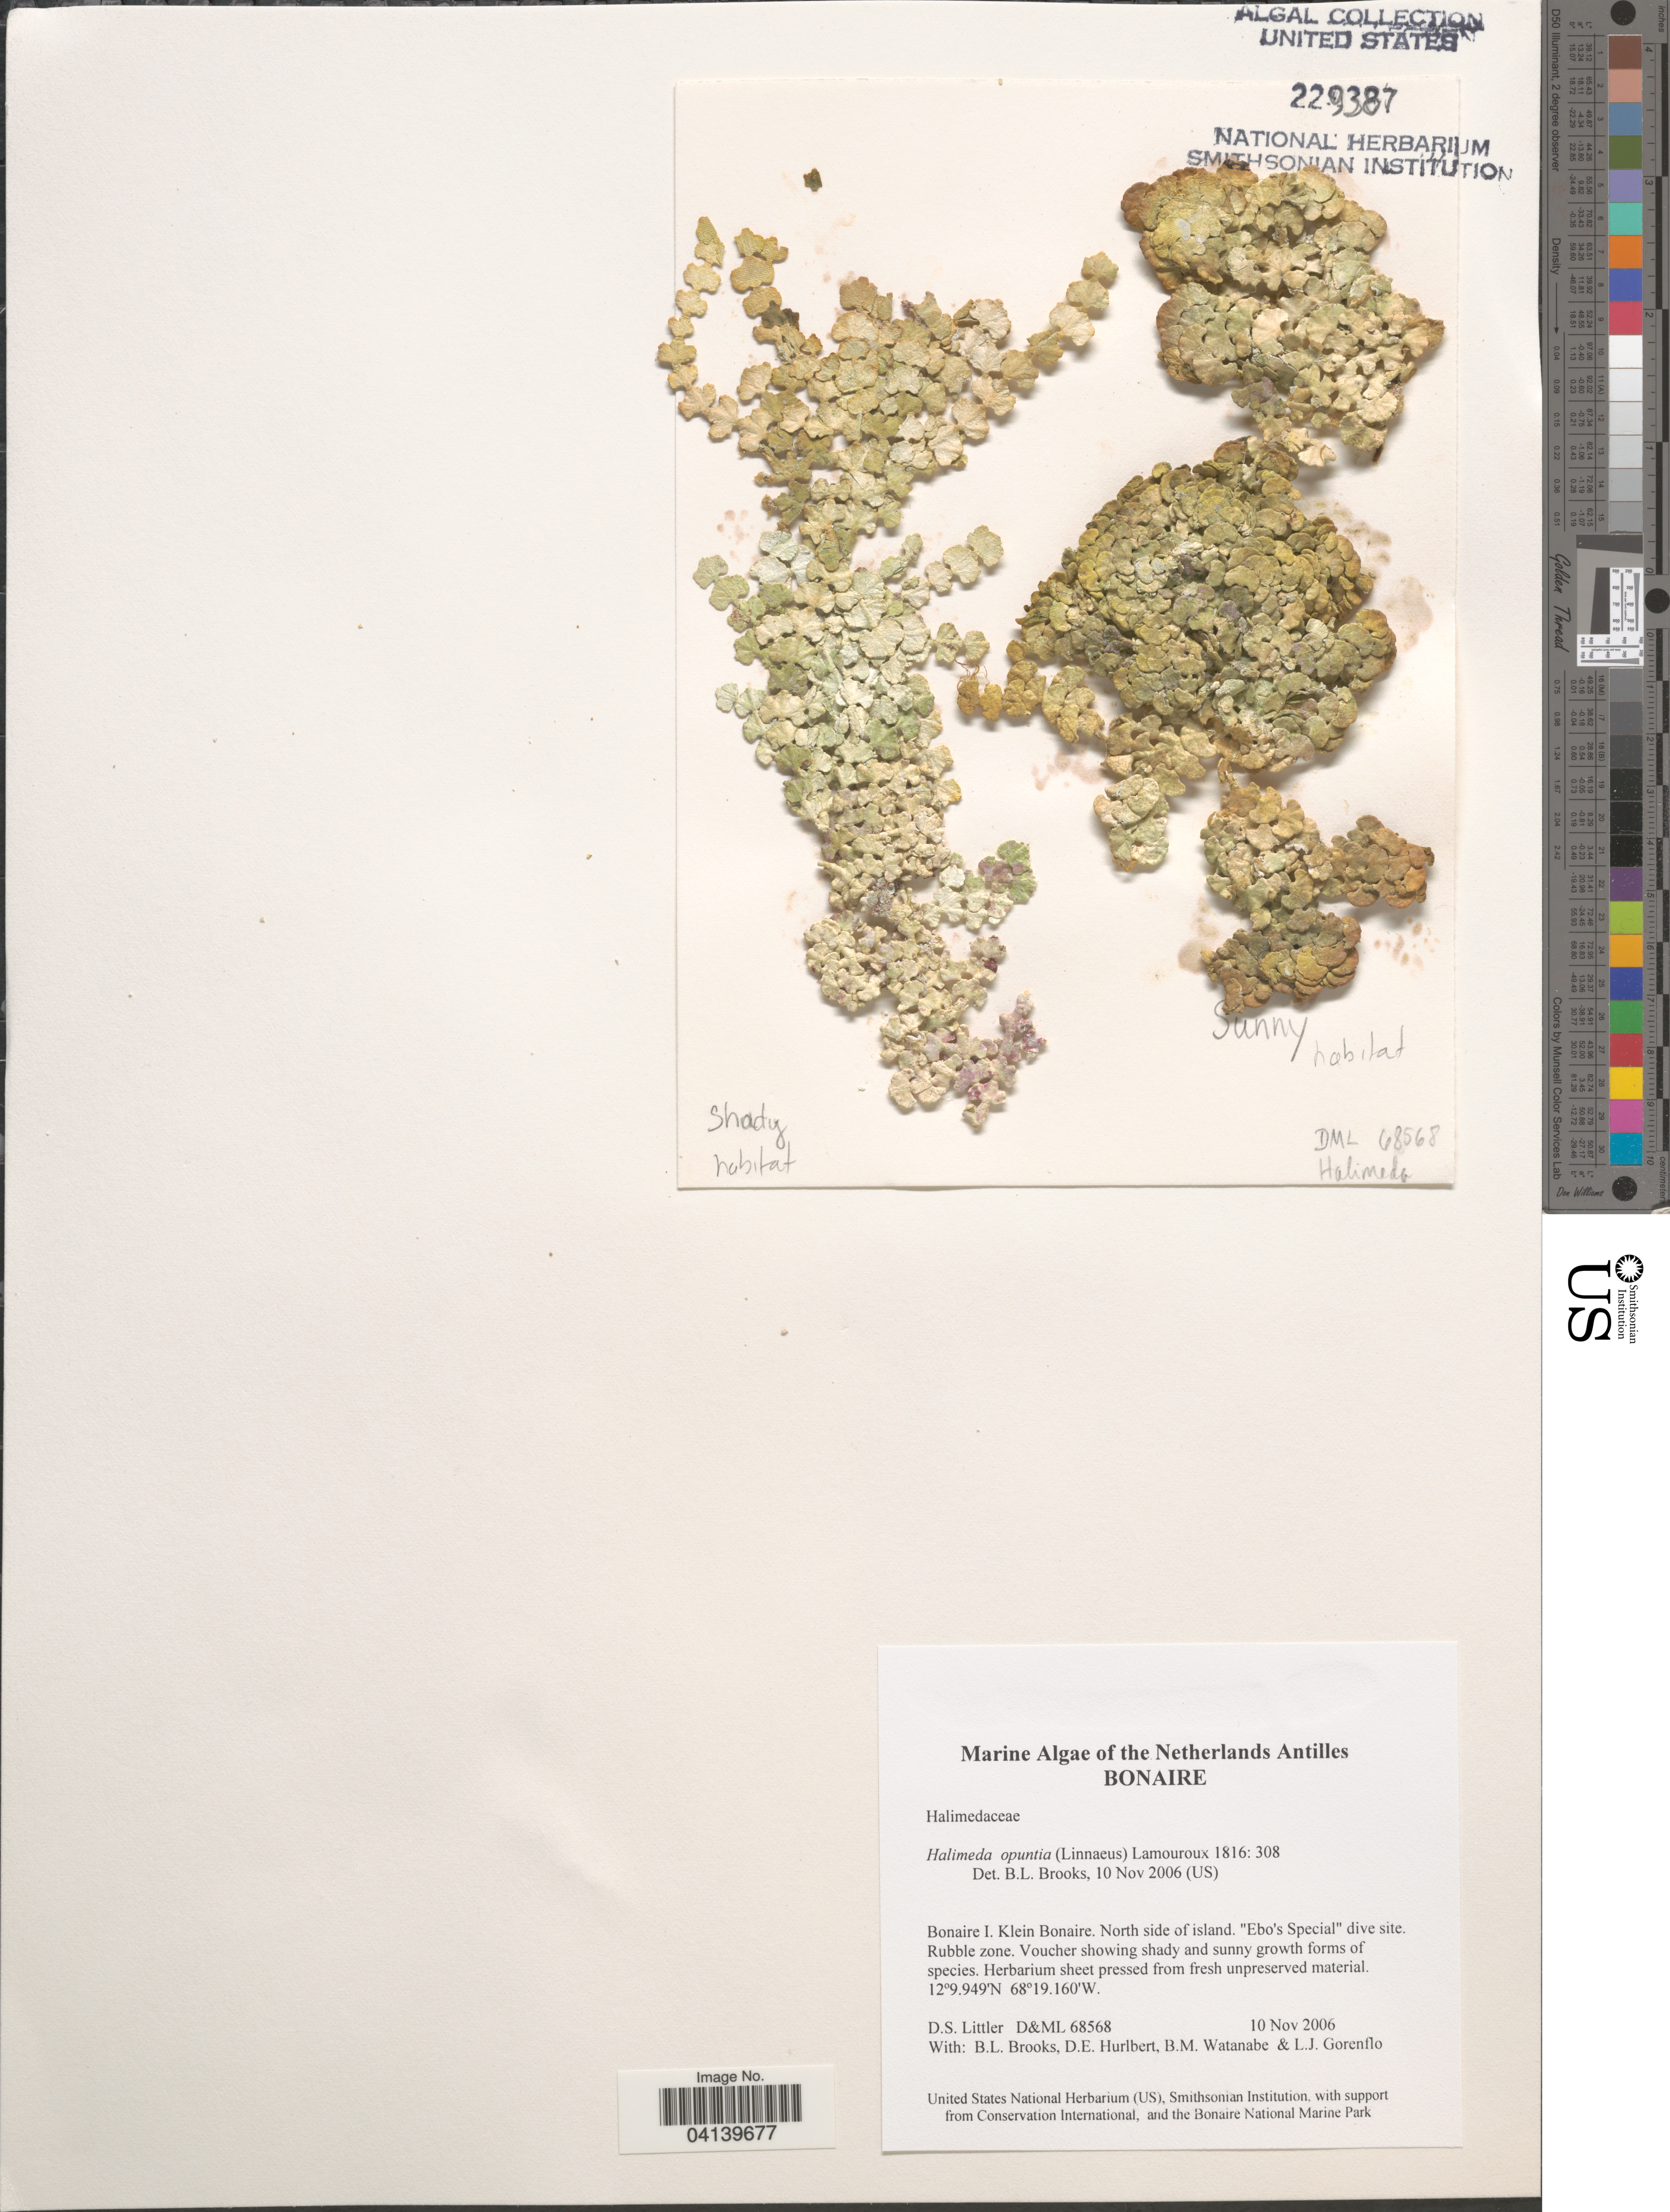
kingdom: Plantae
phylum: Chlorophyta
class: Ulvophyceae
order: Bryopsidales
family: Halimedaceae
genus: Halimeda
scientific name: Halimeda opuntia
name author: (L.) J.V.Lamouroux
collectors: D. S. Littler, B. Brooks, D. Hurlbert, B. Watanabe & L. Gorenflo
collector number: D&ML 68568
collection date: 2006-11-10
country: Netherlands Antilles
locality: Bonaire. Bonaire I. Klein Bonaire. North side of island. "Ebo's Special" dive site.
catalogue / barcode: US 229387